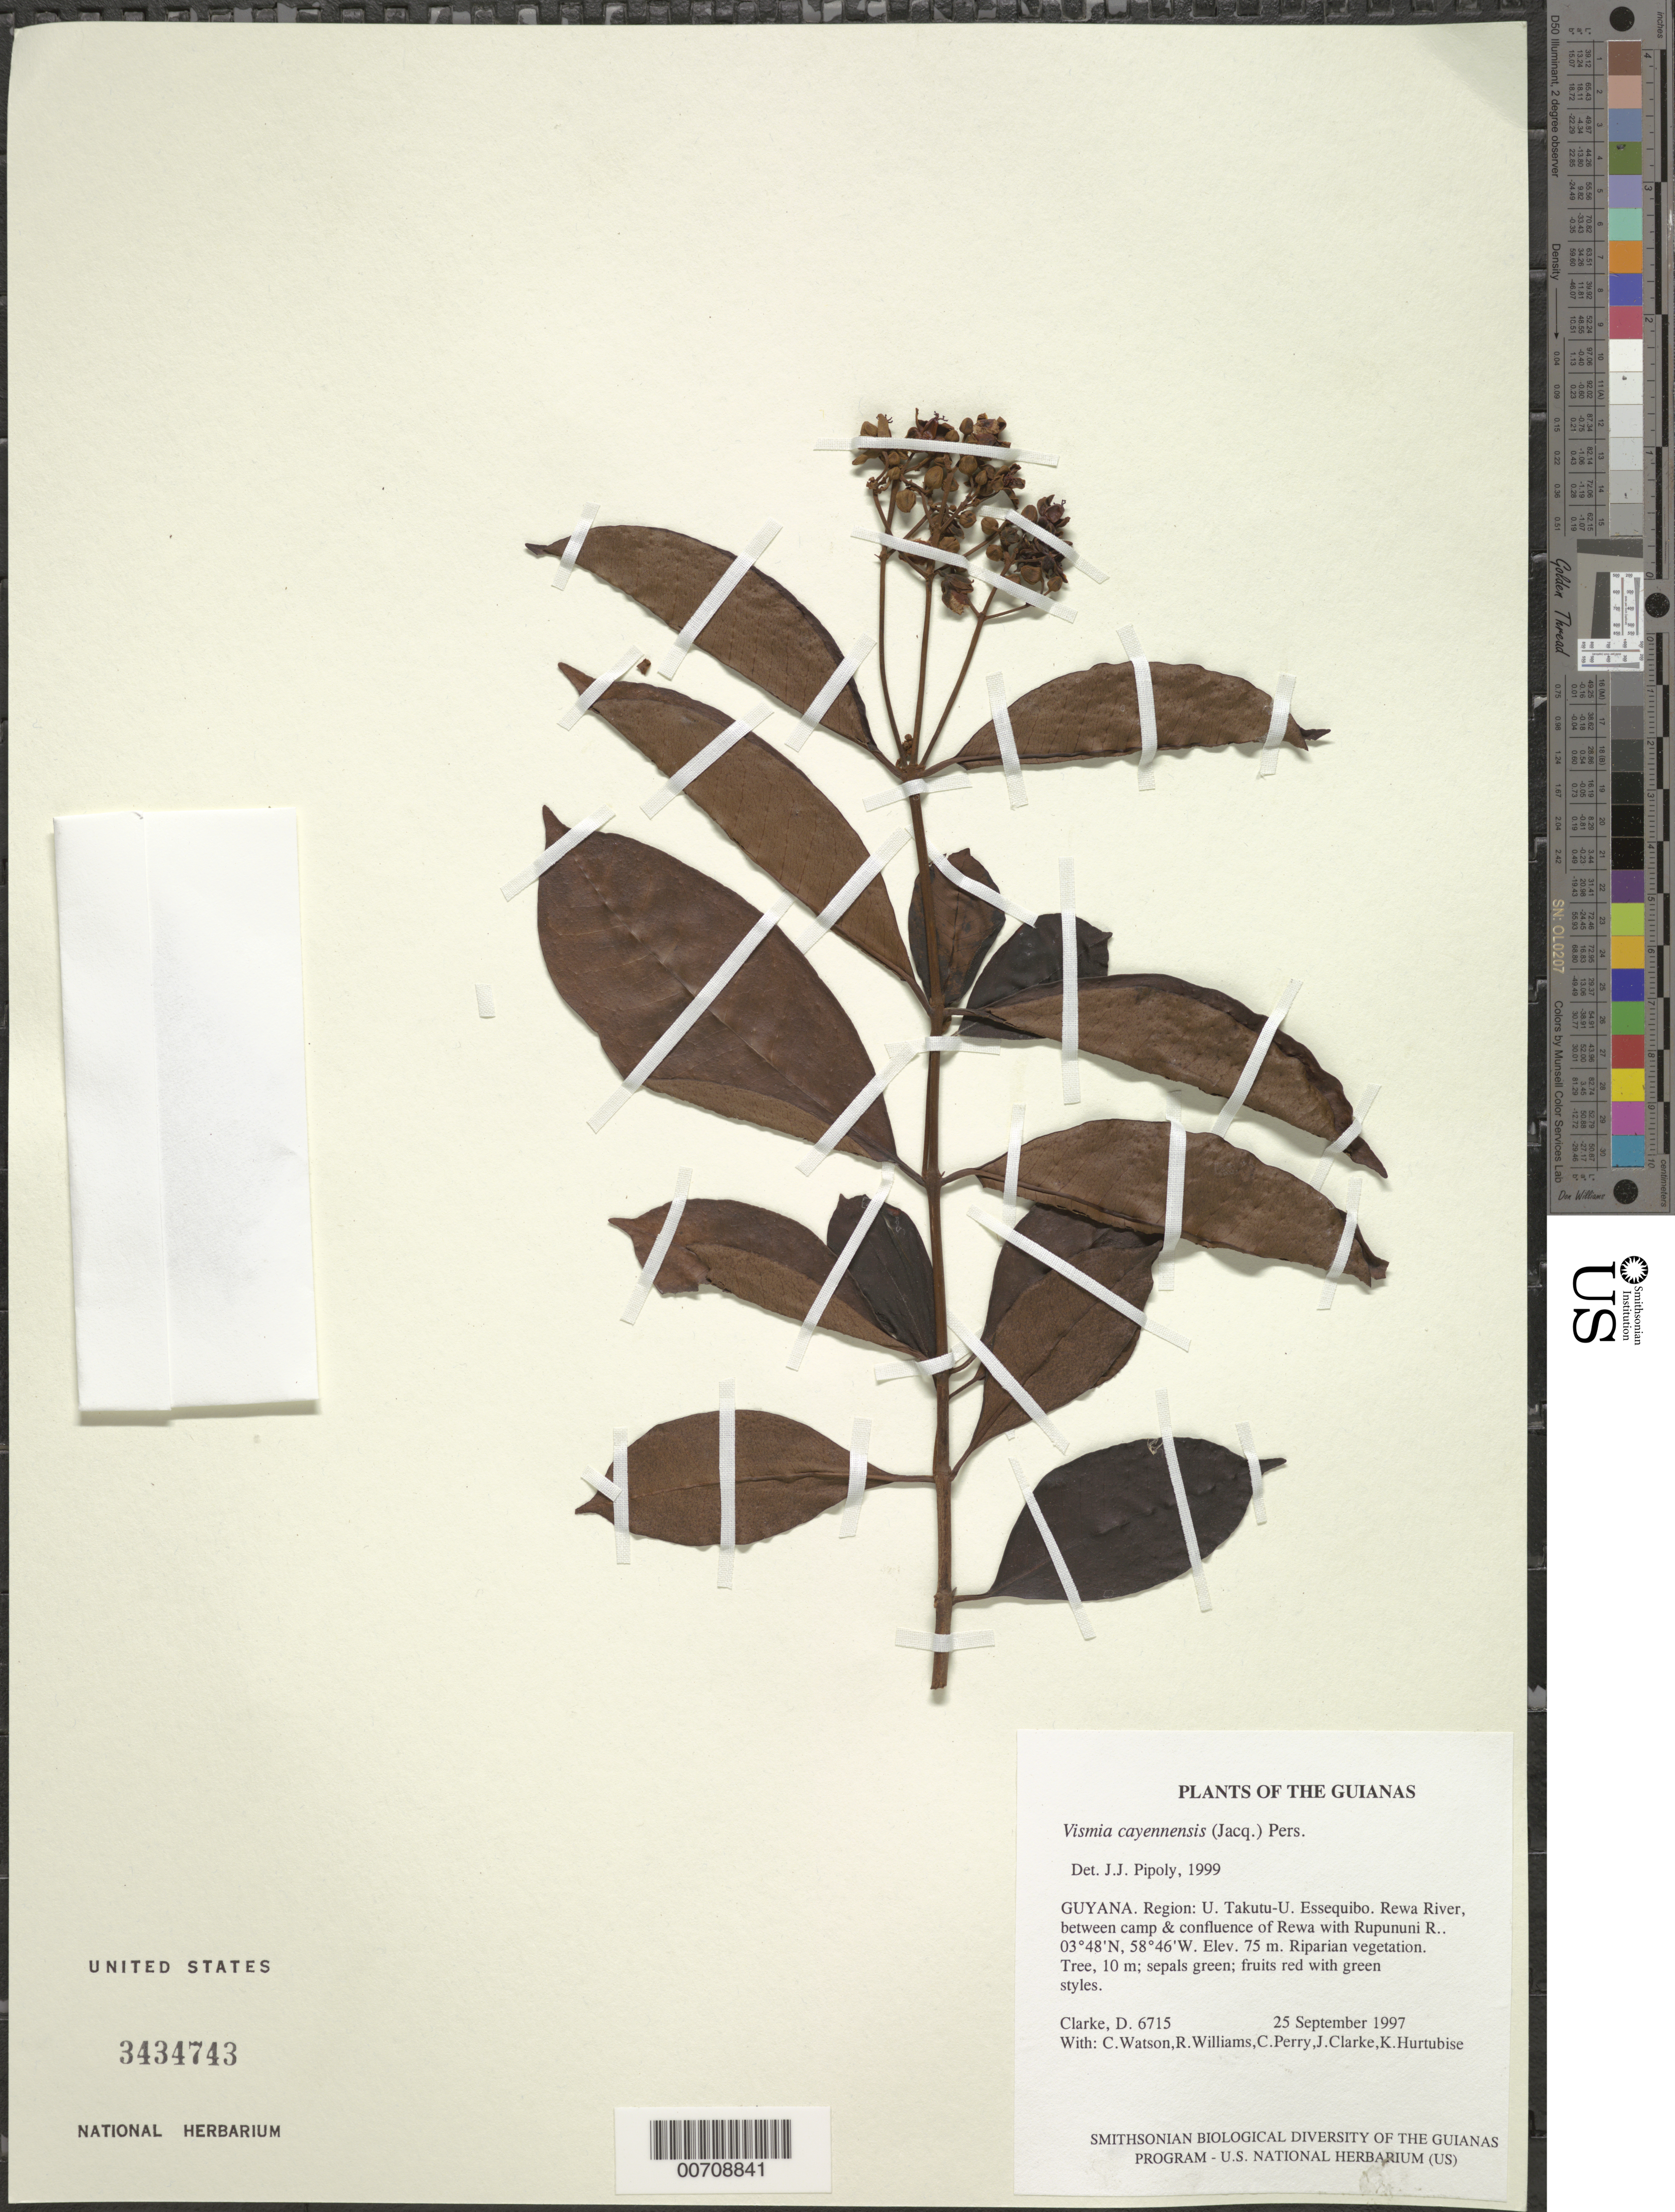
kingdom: Plantae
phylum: Tracheophyta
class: Magnoliopsida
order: Malpighiales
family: Hypericaceae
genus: Vismia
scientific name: Vismia cayennensis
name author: (Jacq.) Pers.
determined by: Pipoly, J. J., III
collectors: H. D. Clarke, C. Watson, R. Williams, C. Perry, J. Clarke & K. Hurtubise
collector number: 6715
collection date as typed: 25 September 1997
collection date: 1997-09-25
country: Guyana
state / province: U. Takutu-U. Essequibo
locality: Rewa River, between camp & confluence of Rewa with Rupununi R.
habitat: Riparian vegetation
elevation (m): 75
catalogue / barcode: US 3434743